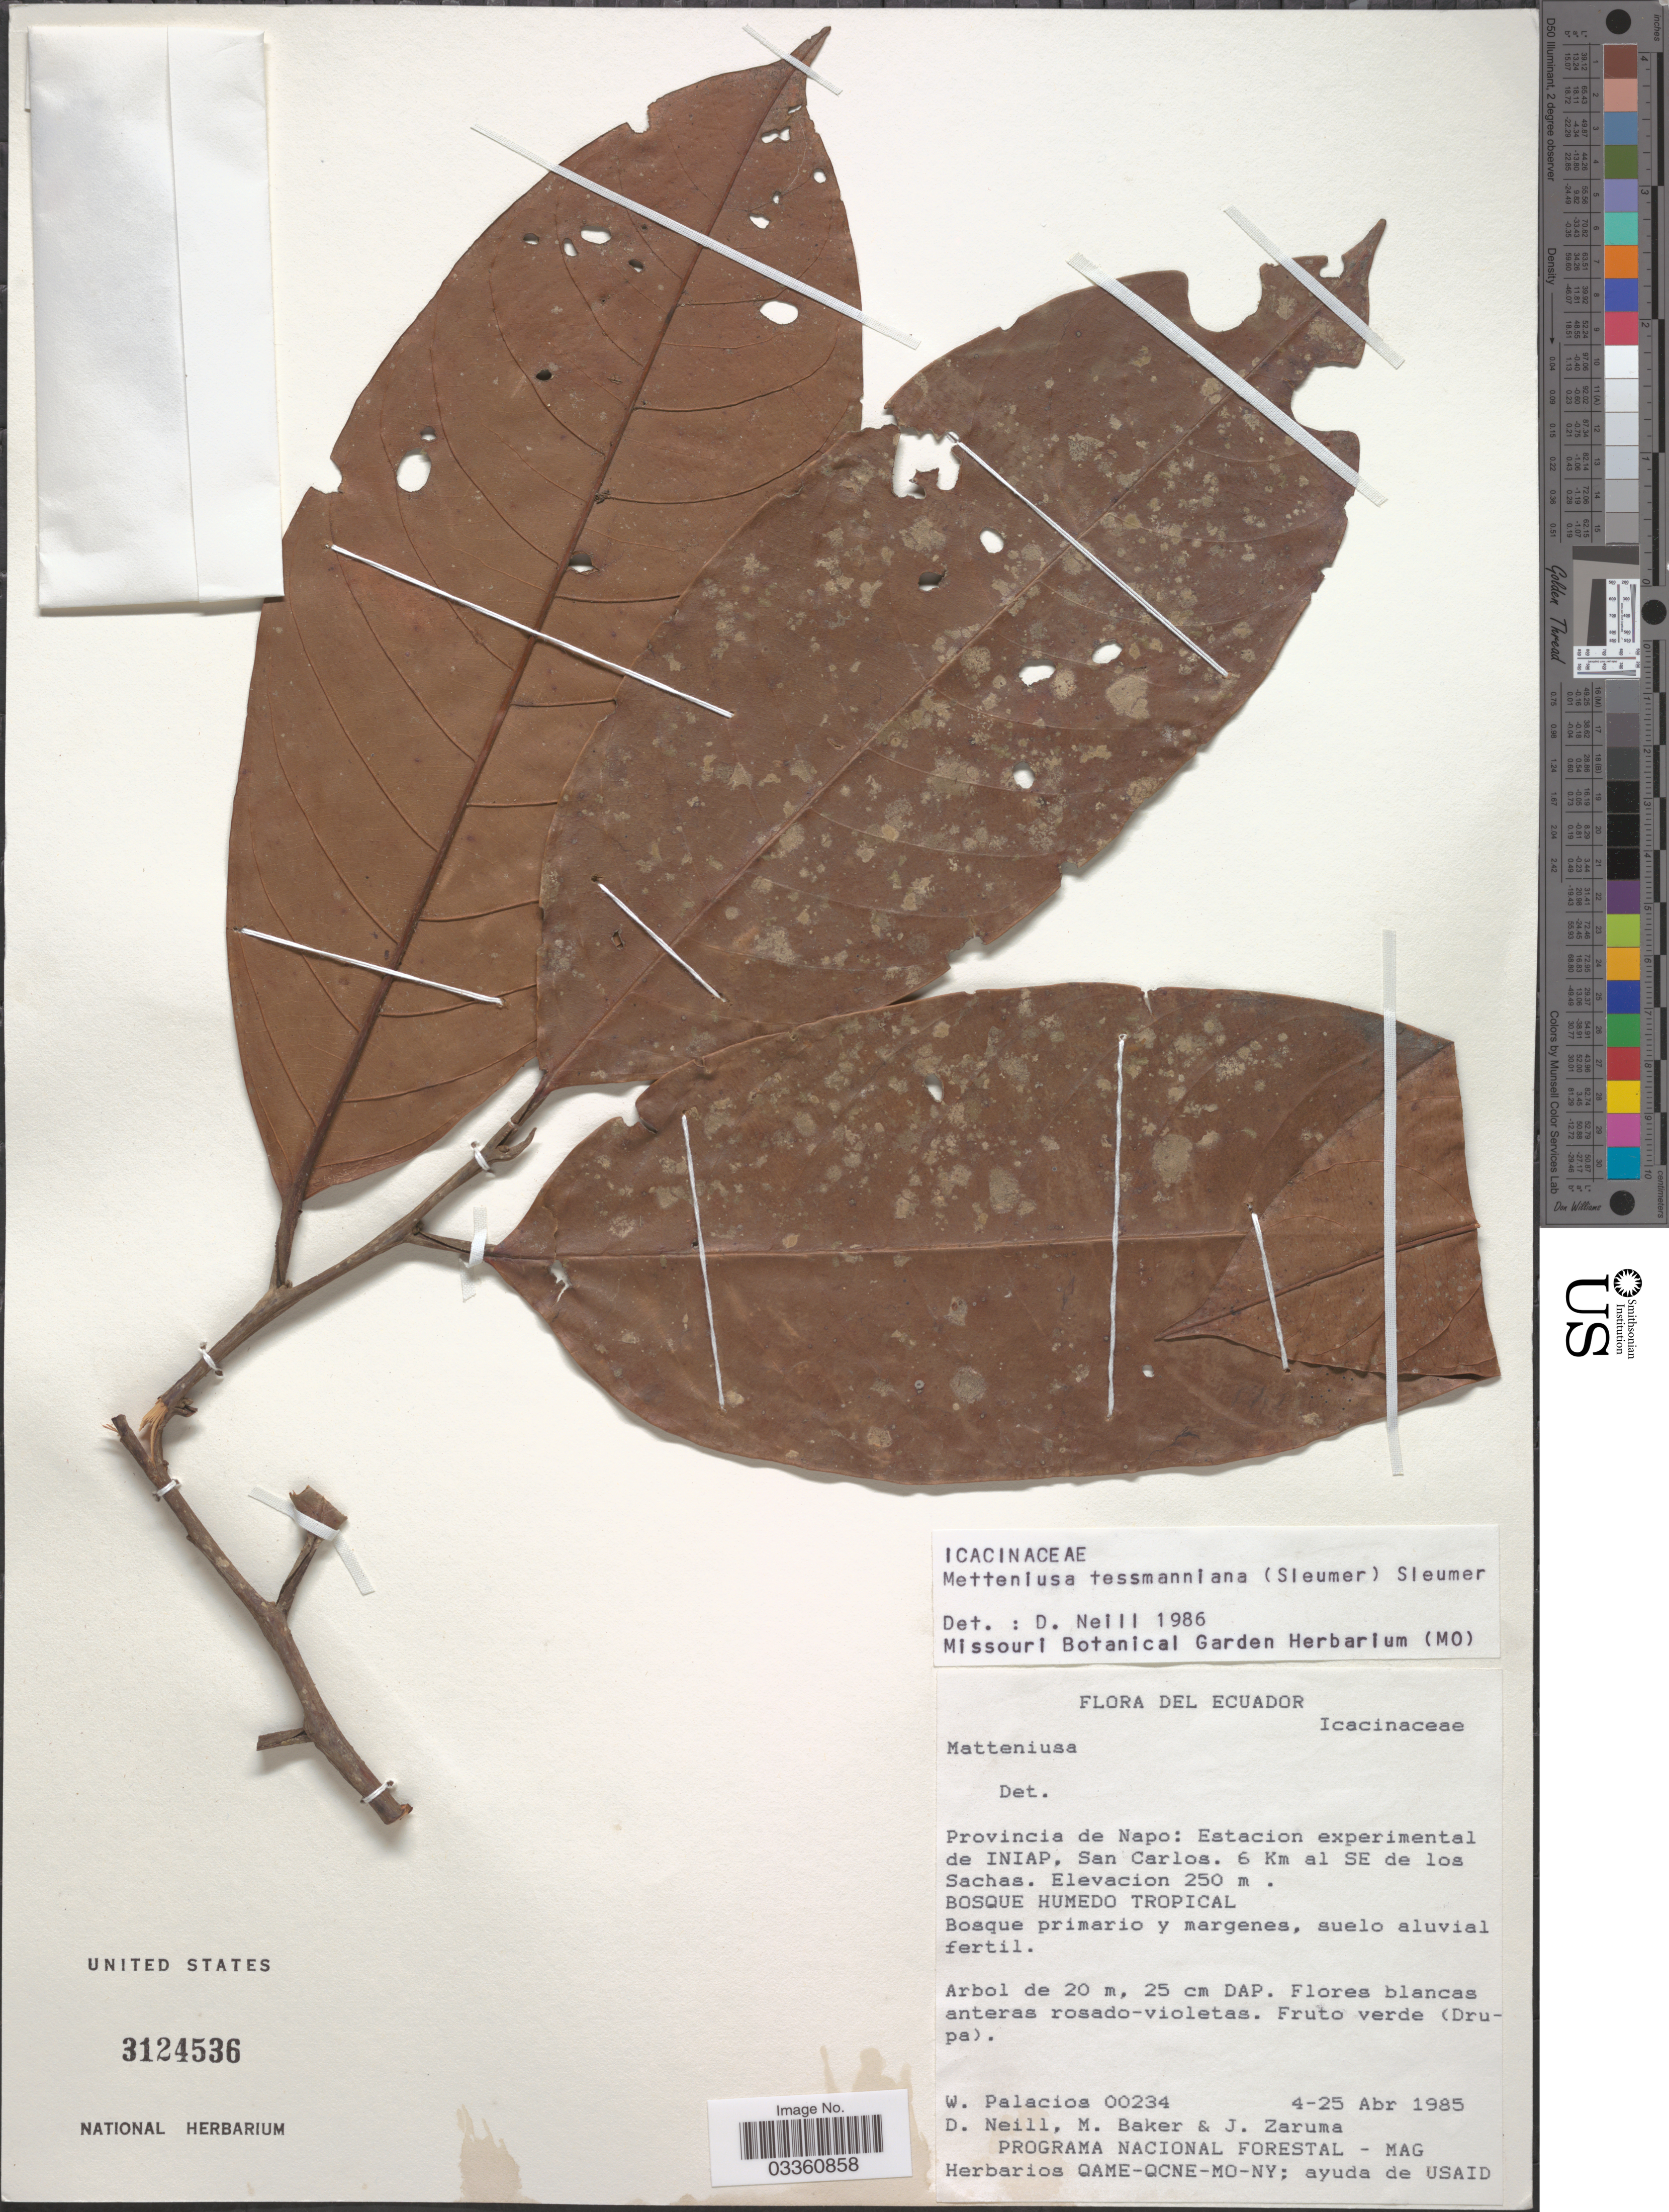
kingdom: Plantae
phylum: Tracheophyta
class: Magnoliopsida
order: Metteniusales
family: Metteniusaceae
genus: Metteniusa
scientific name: Metteniusa tessmanniana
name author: (Sleumer) Sleumer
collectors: W. Palacios, D. Neill, M. Baker & J. Zaruma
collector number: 00234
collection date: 1985-04-04/1985-04-25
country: Ecuador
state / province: Napo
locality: Estacion experimental de INIAP, San Carlos. 6 Km al SE de los Sachas.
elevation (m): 250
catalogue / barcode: US 3124536